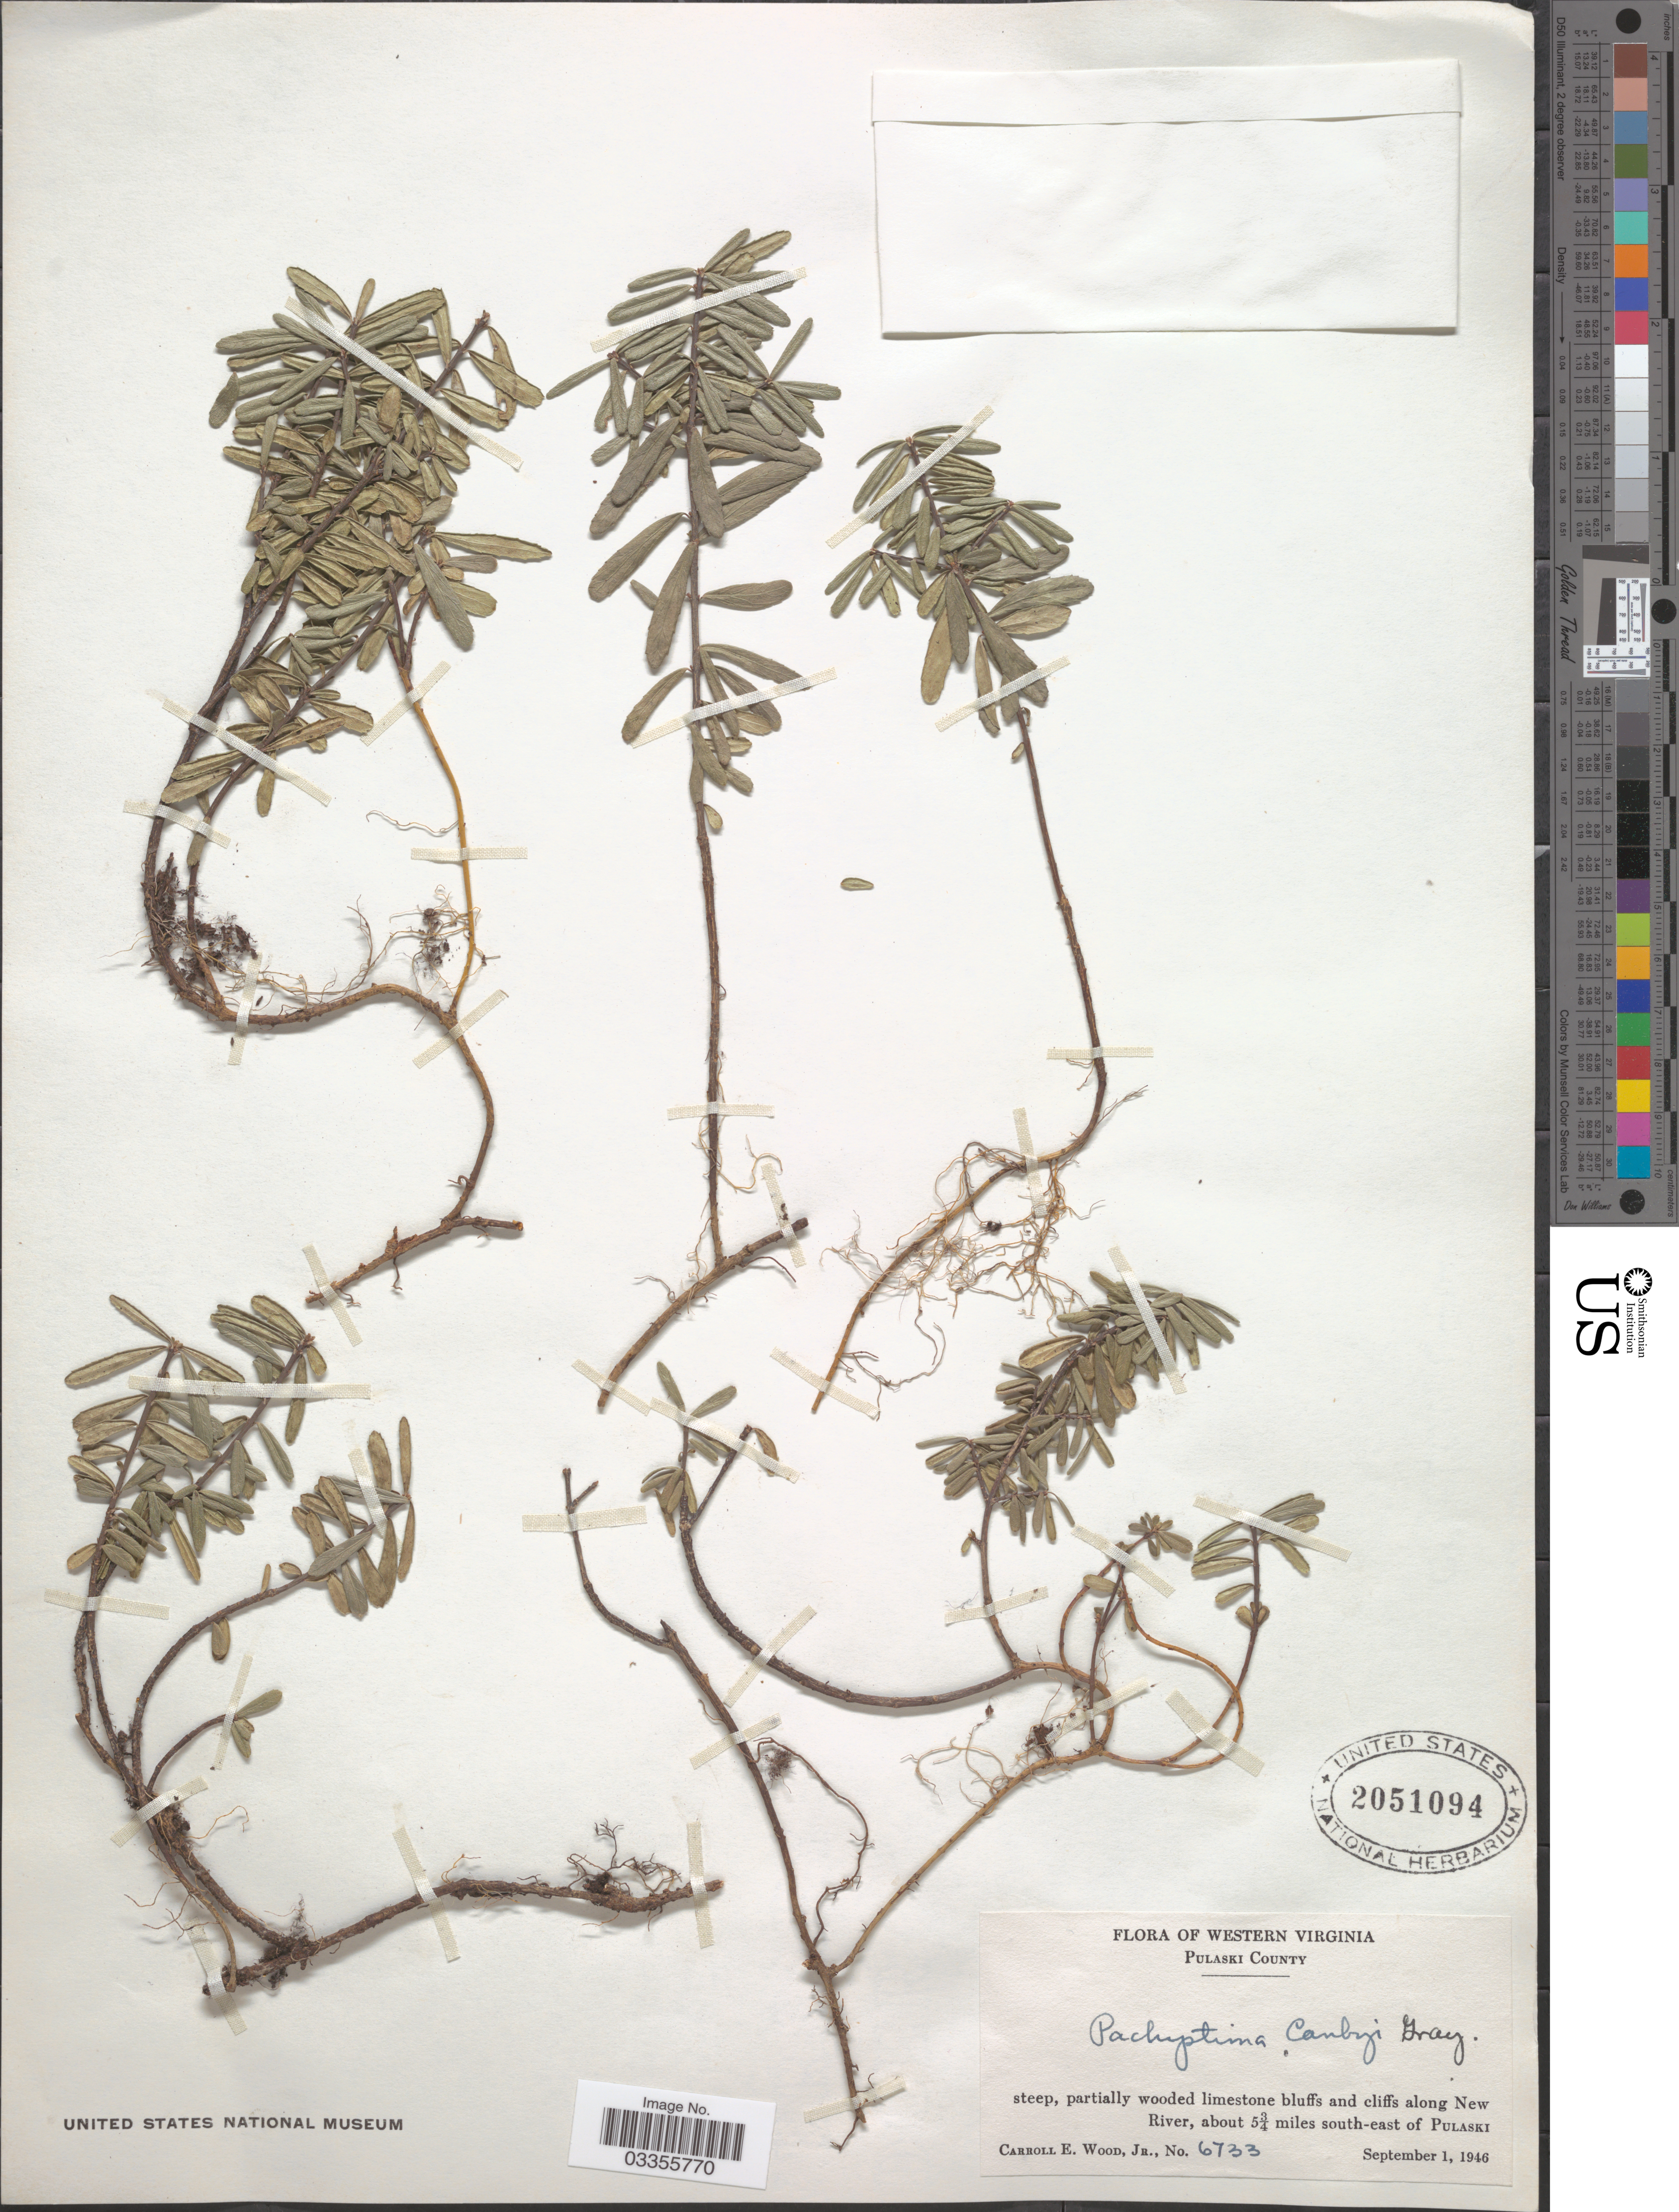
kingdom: Plantae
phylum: Tracheophyta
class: Magnoliopsida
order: Celastrales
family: Celastraceae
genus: Paxistima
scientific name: Paxistima canbyi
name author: A. Gray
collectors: C. E. Wood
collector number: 6733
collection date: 1946-09-01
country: United States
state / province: Virginia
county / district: Pulaski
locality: Western Virginia. Pulaski County. Steep, partially wooded limestone bluffs and cliffs along New River, about 5¾ miles south-east of Pulaski.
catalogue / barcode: US 2051094